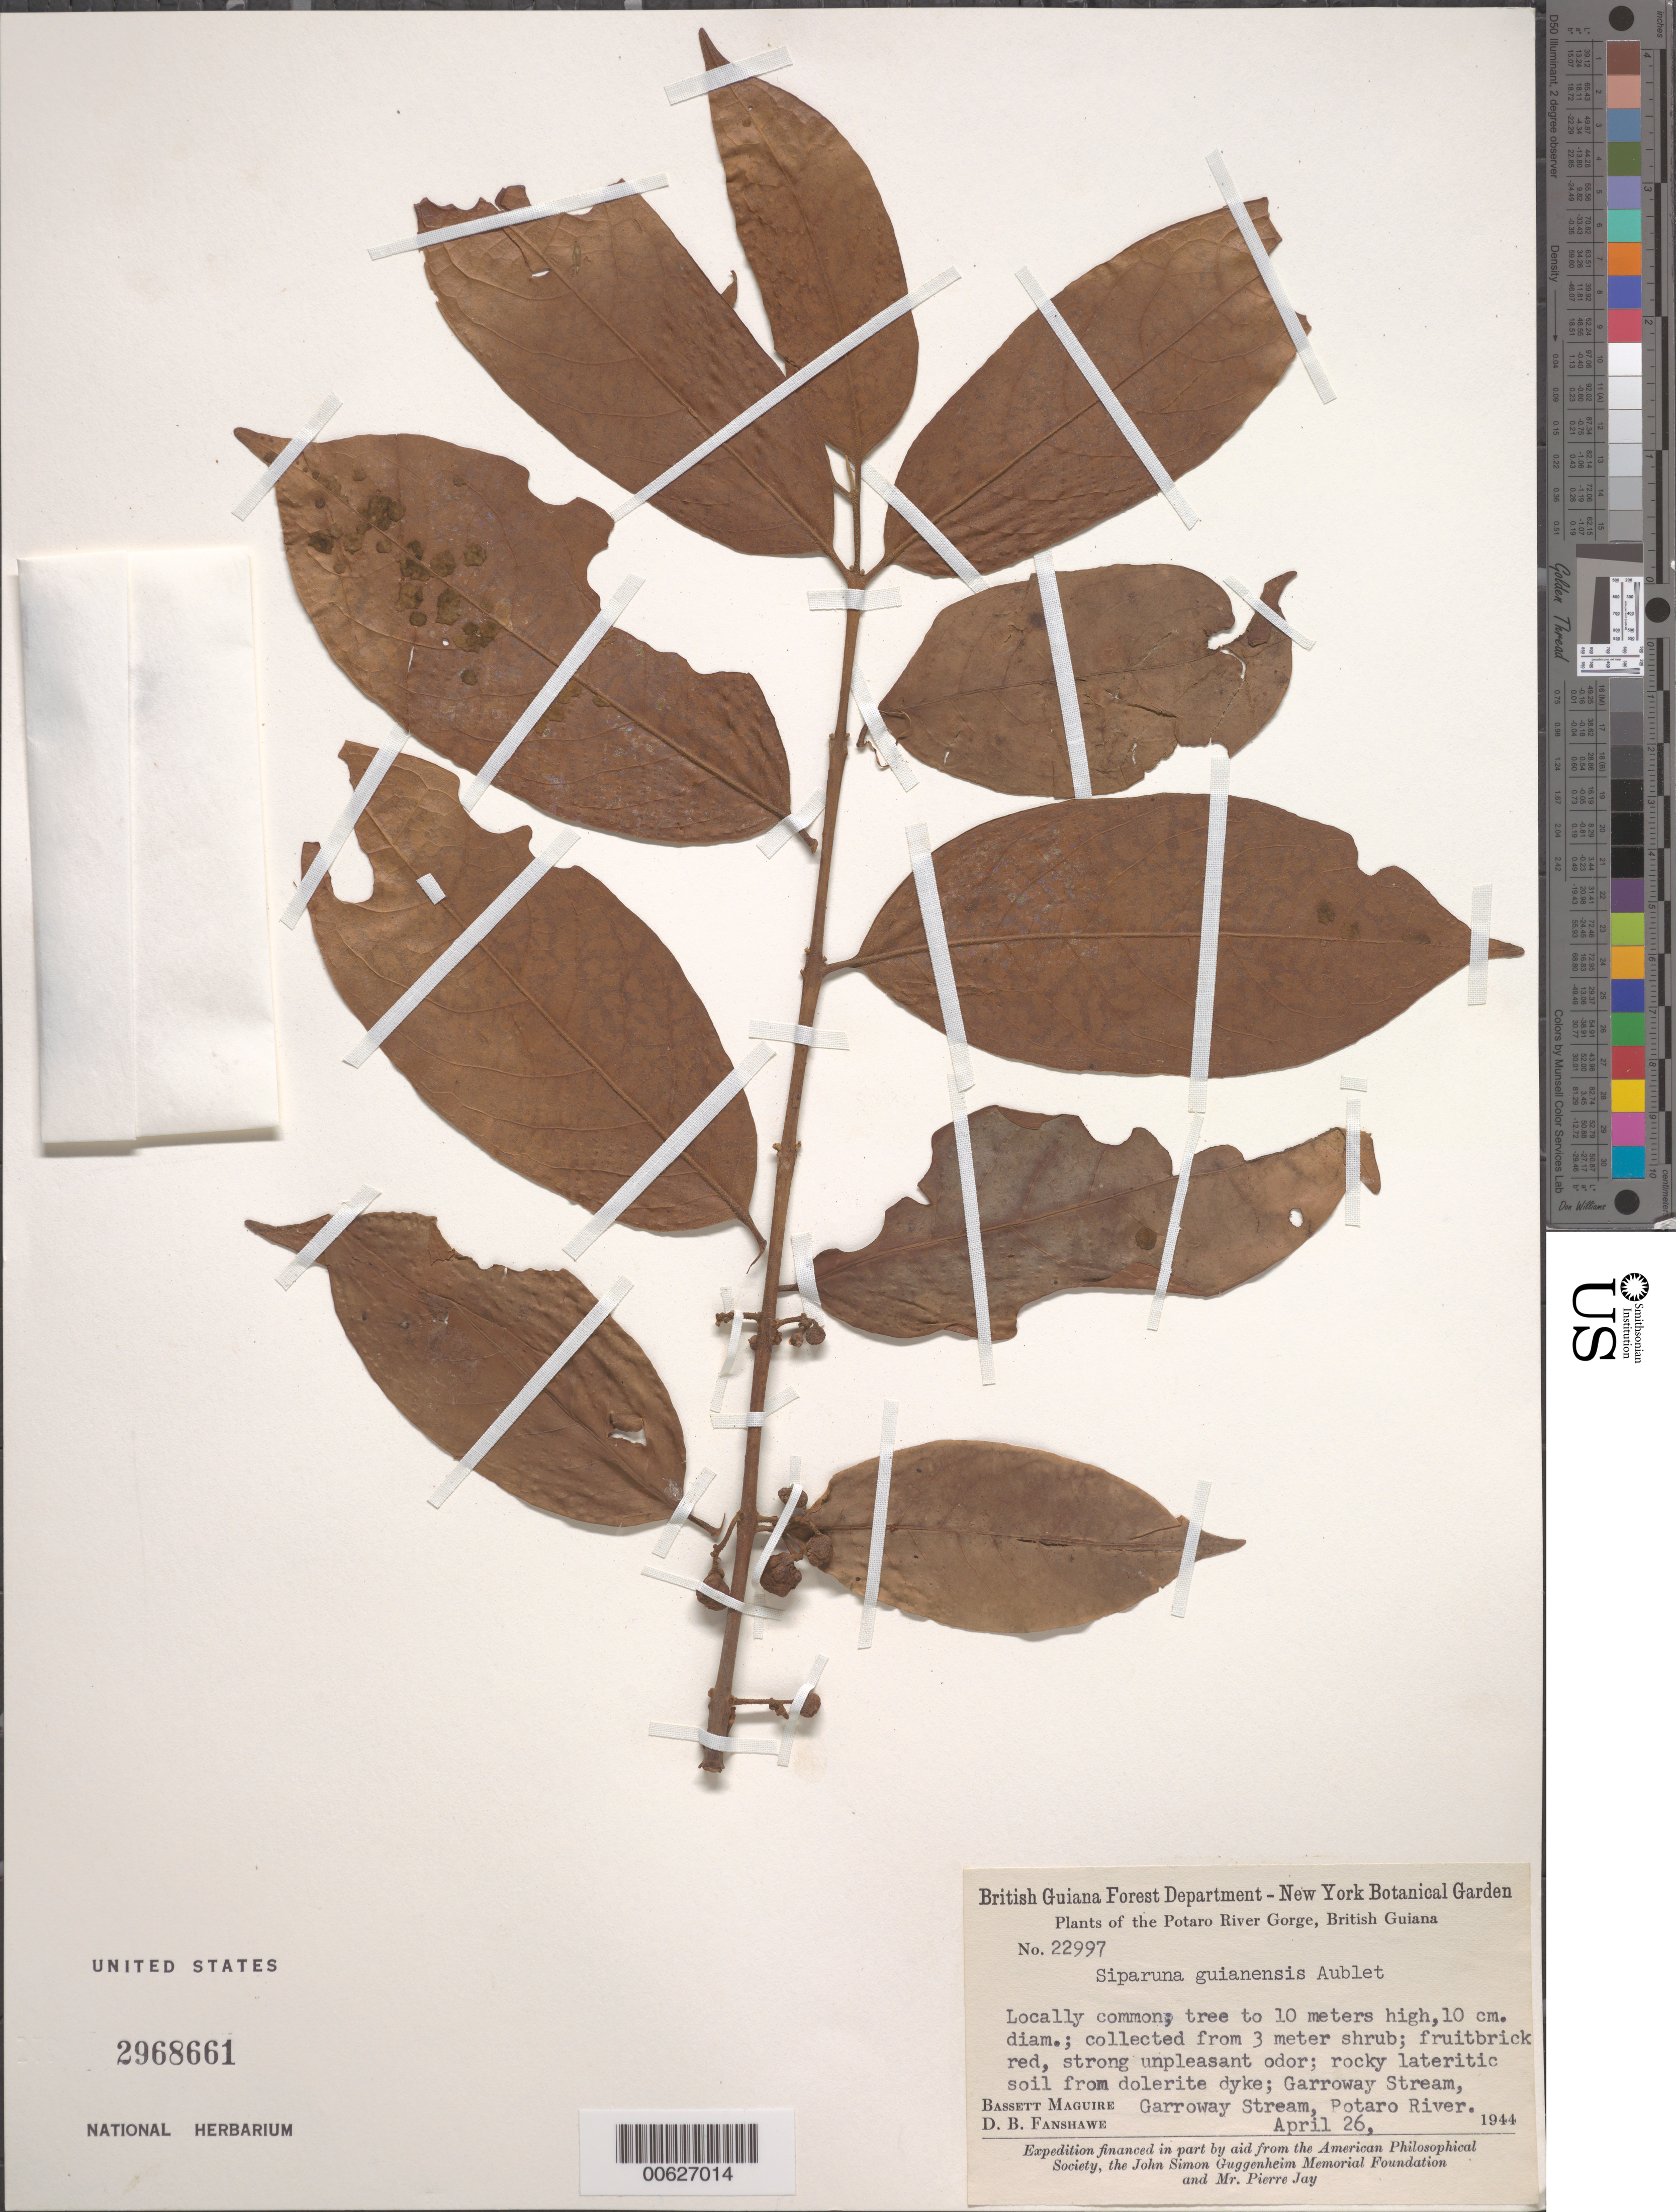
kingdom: Plantae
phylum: Tracheophyta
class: Magnoliopsida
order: Laurales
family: Siparunaceae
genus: Siparuna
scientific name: Siparuna guianensis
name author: Aubl.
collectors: B. Maguire & D. B. Fanshawe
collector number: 22997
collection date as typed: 26-Apr-44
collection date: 1944-04-26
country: Guyana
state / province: Potaro-Siparuni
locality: Garraway Stream, Potaro River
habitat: Rocky lateritic soil from dolerite dyke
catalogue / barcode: US 2968661